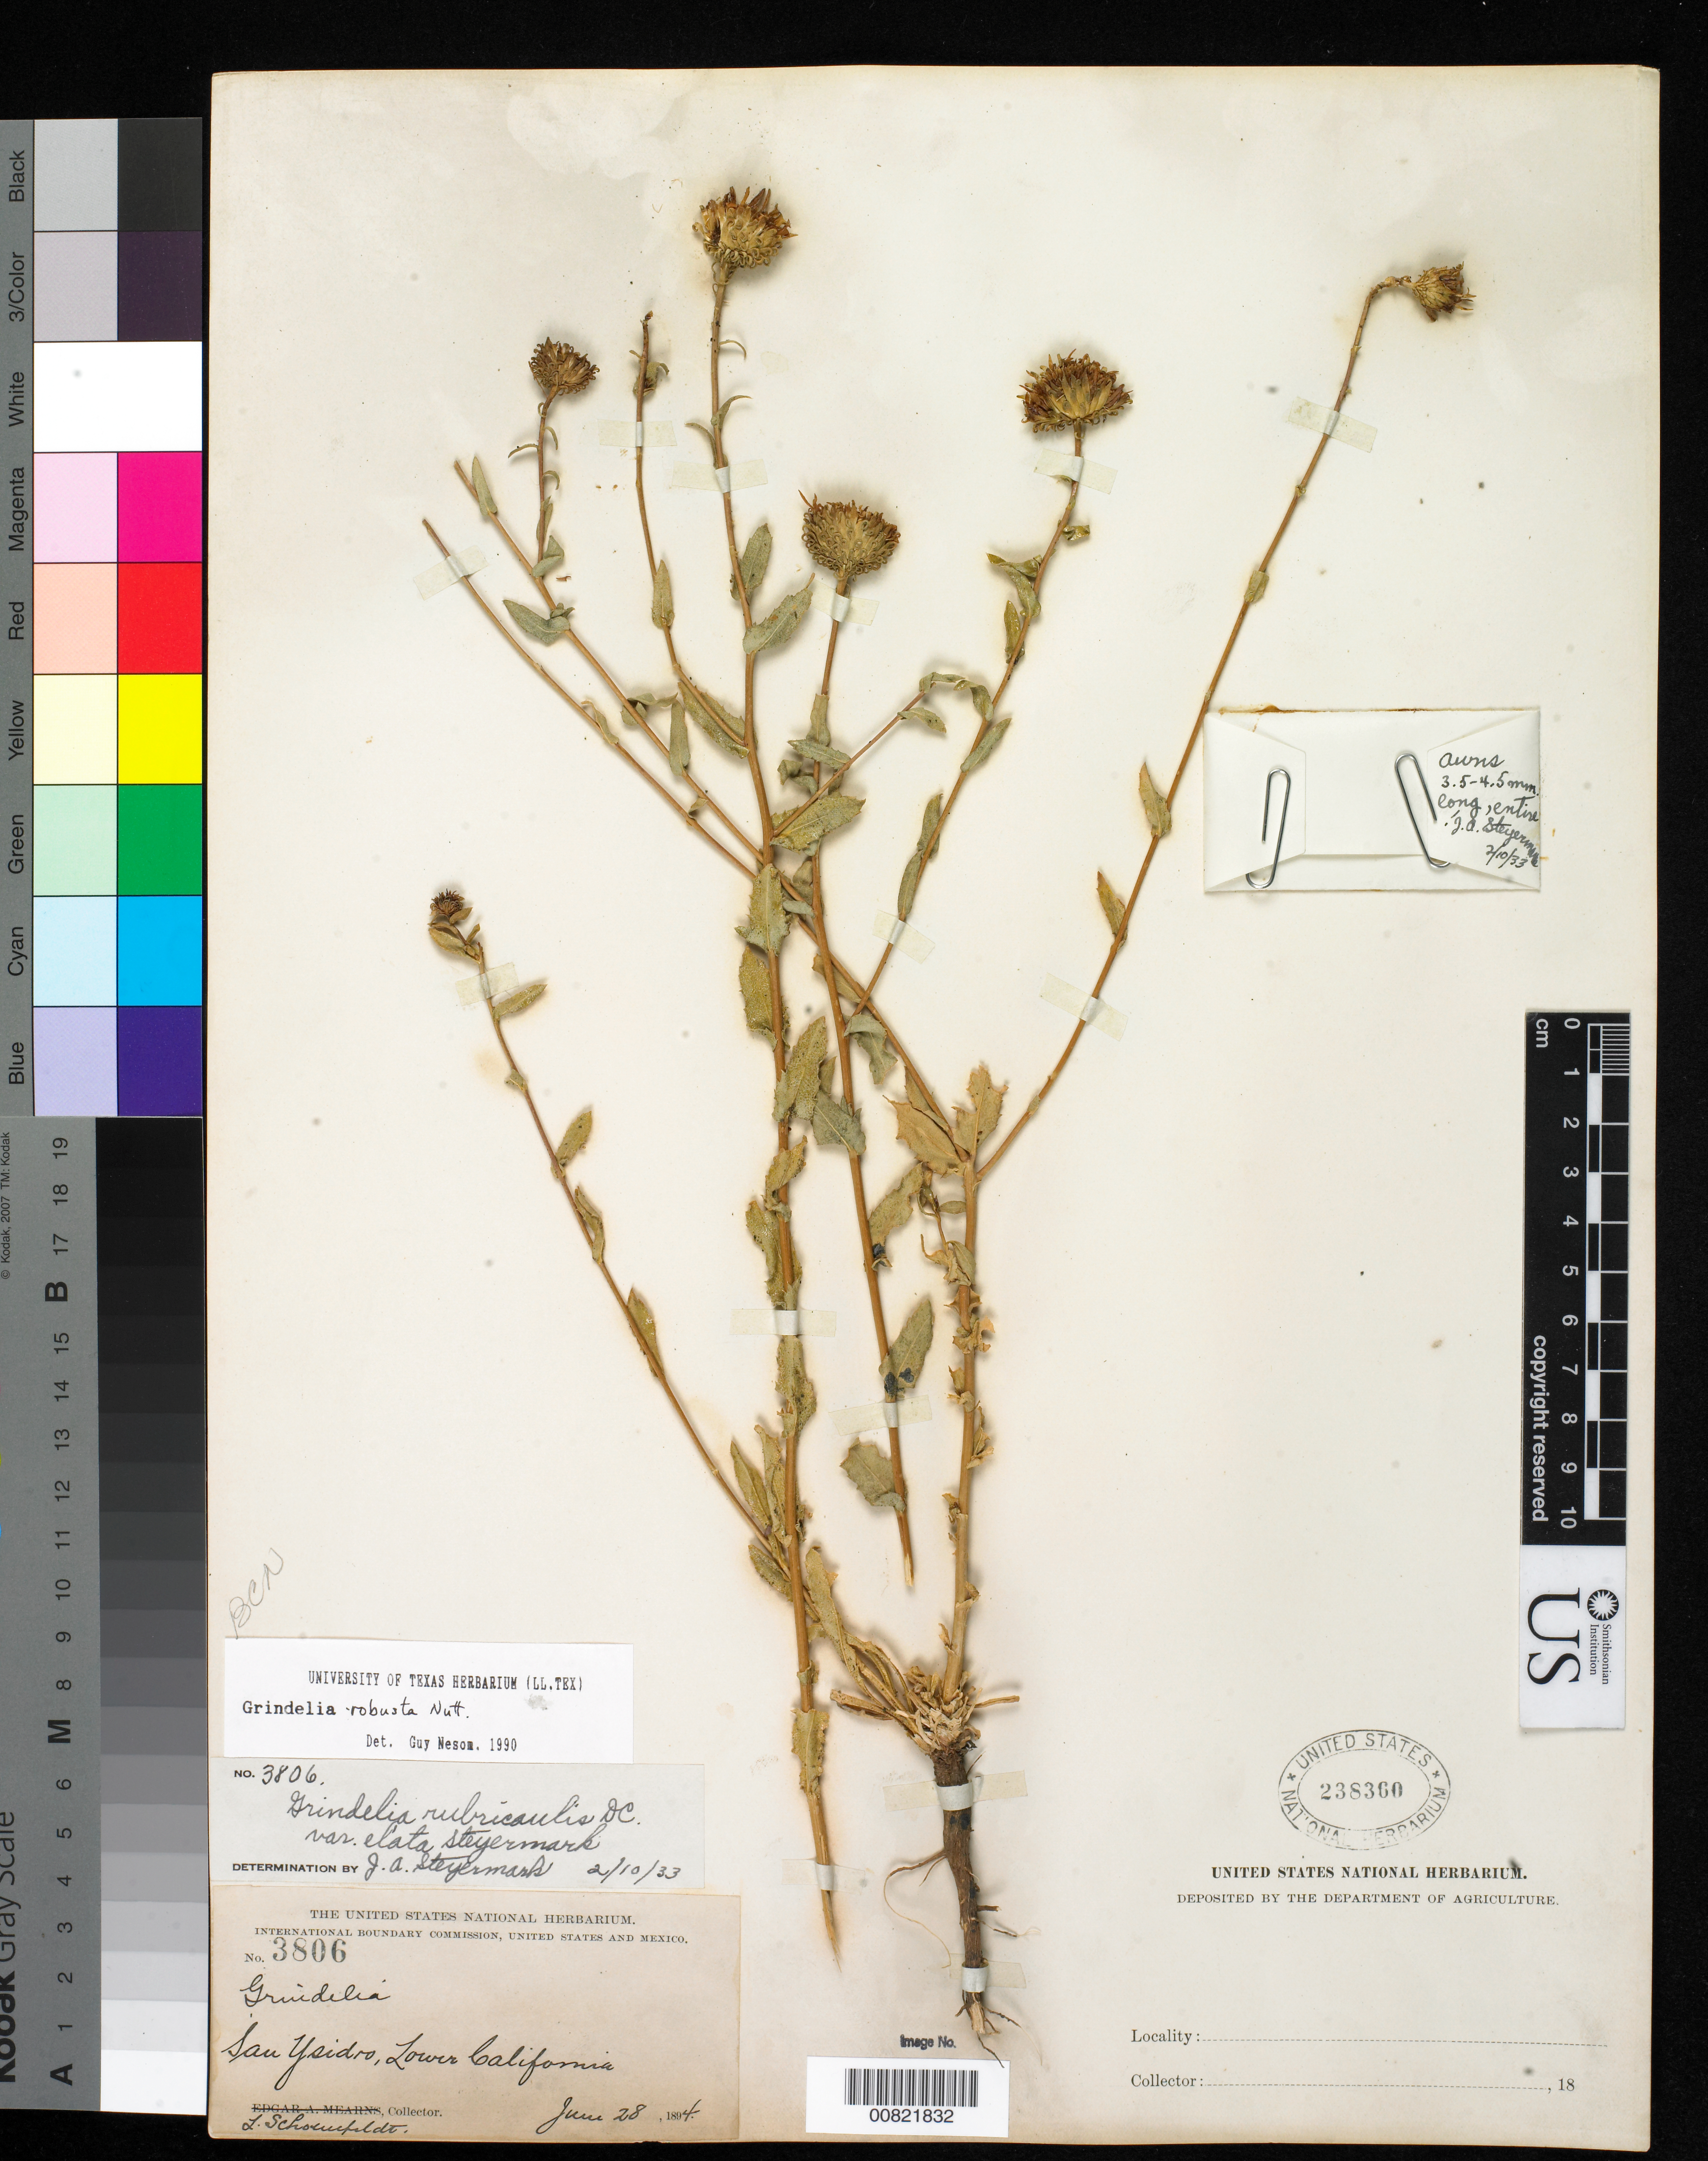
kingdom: Plantae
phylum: Tracheophyta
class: Magnoliopsida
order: Asterales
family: Asteraceae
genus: Grindelia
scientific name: Grindelia robusta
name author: Nutt.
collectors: L. Schoenfeldt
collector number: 3806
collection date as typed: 28 Jun 1894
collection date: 1894-06-28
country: Mexico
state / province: Baja California Norte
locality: San Isidro, Baja California.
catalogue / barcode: US 238360